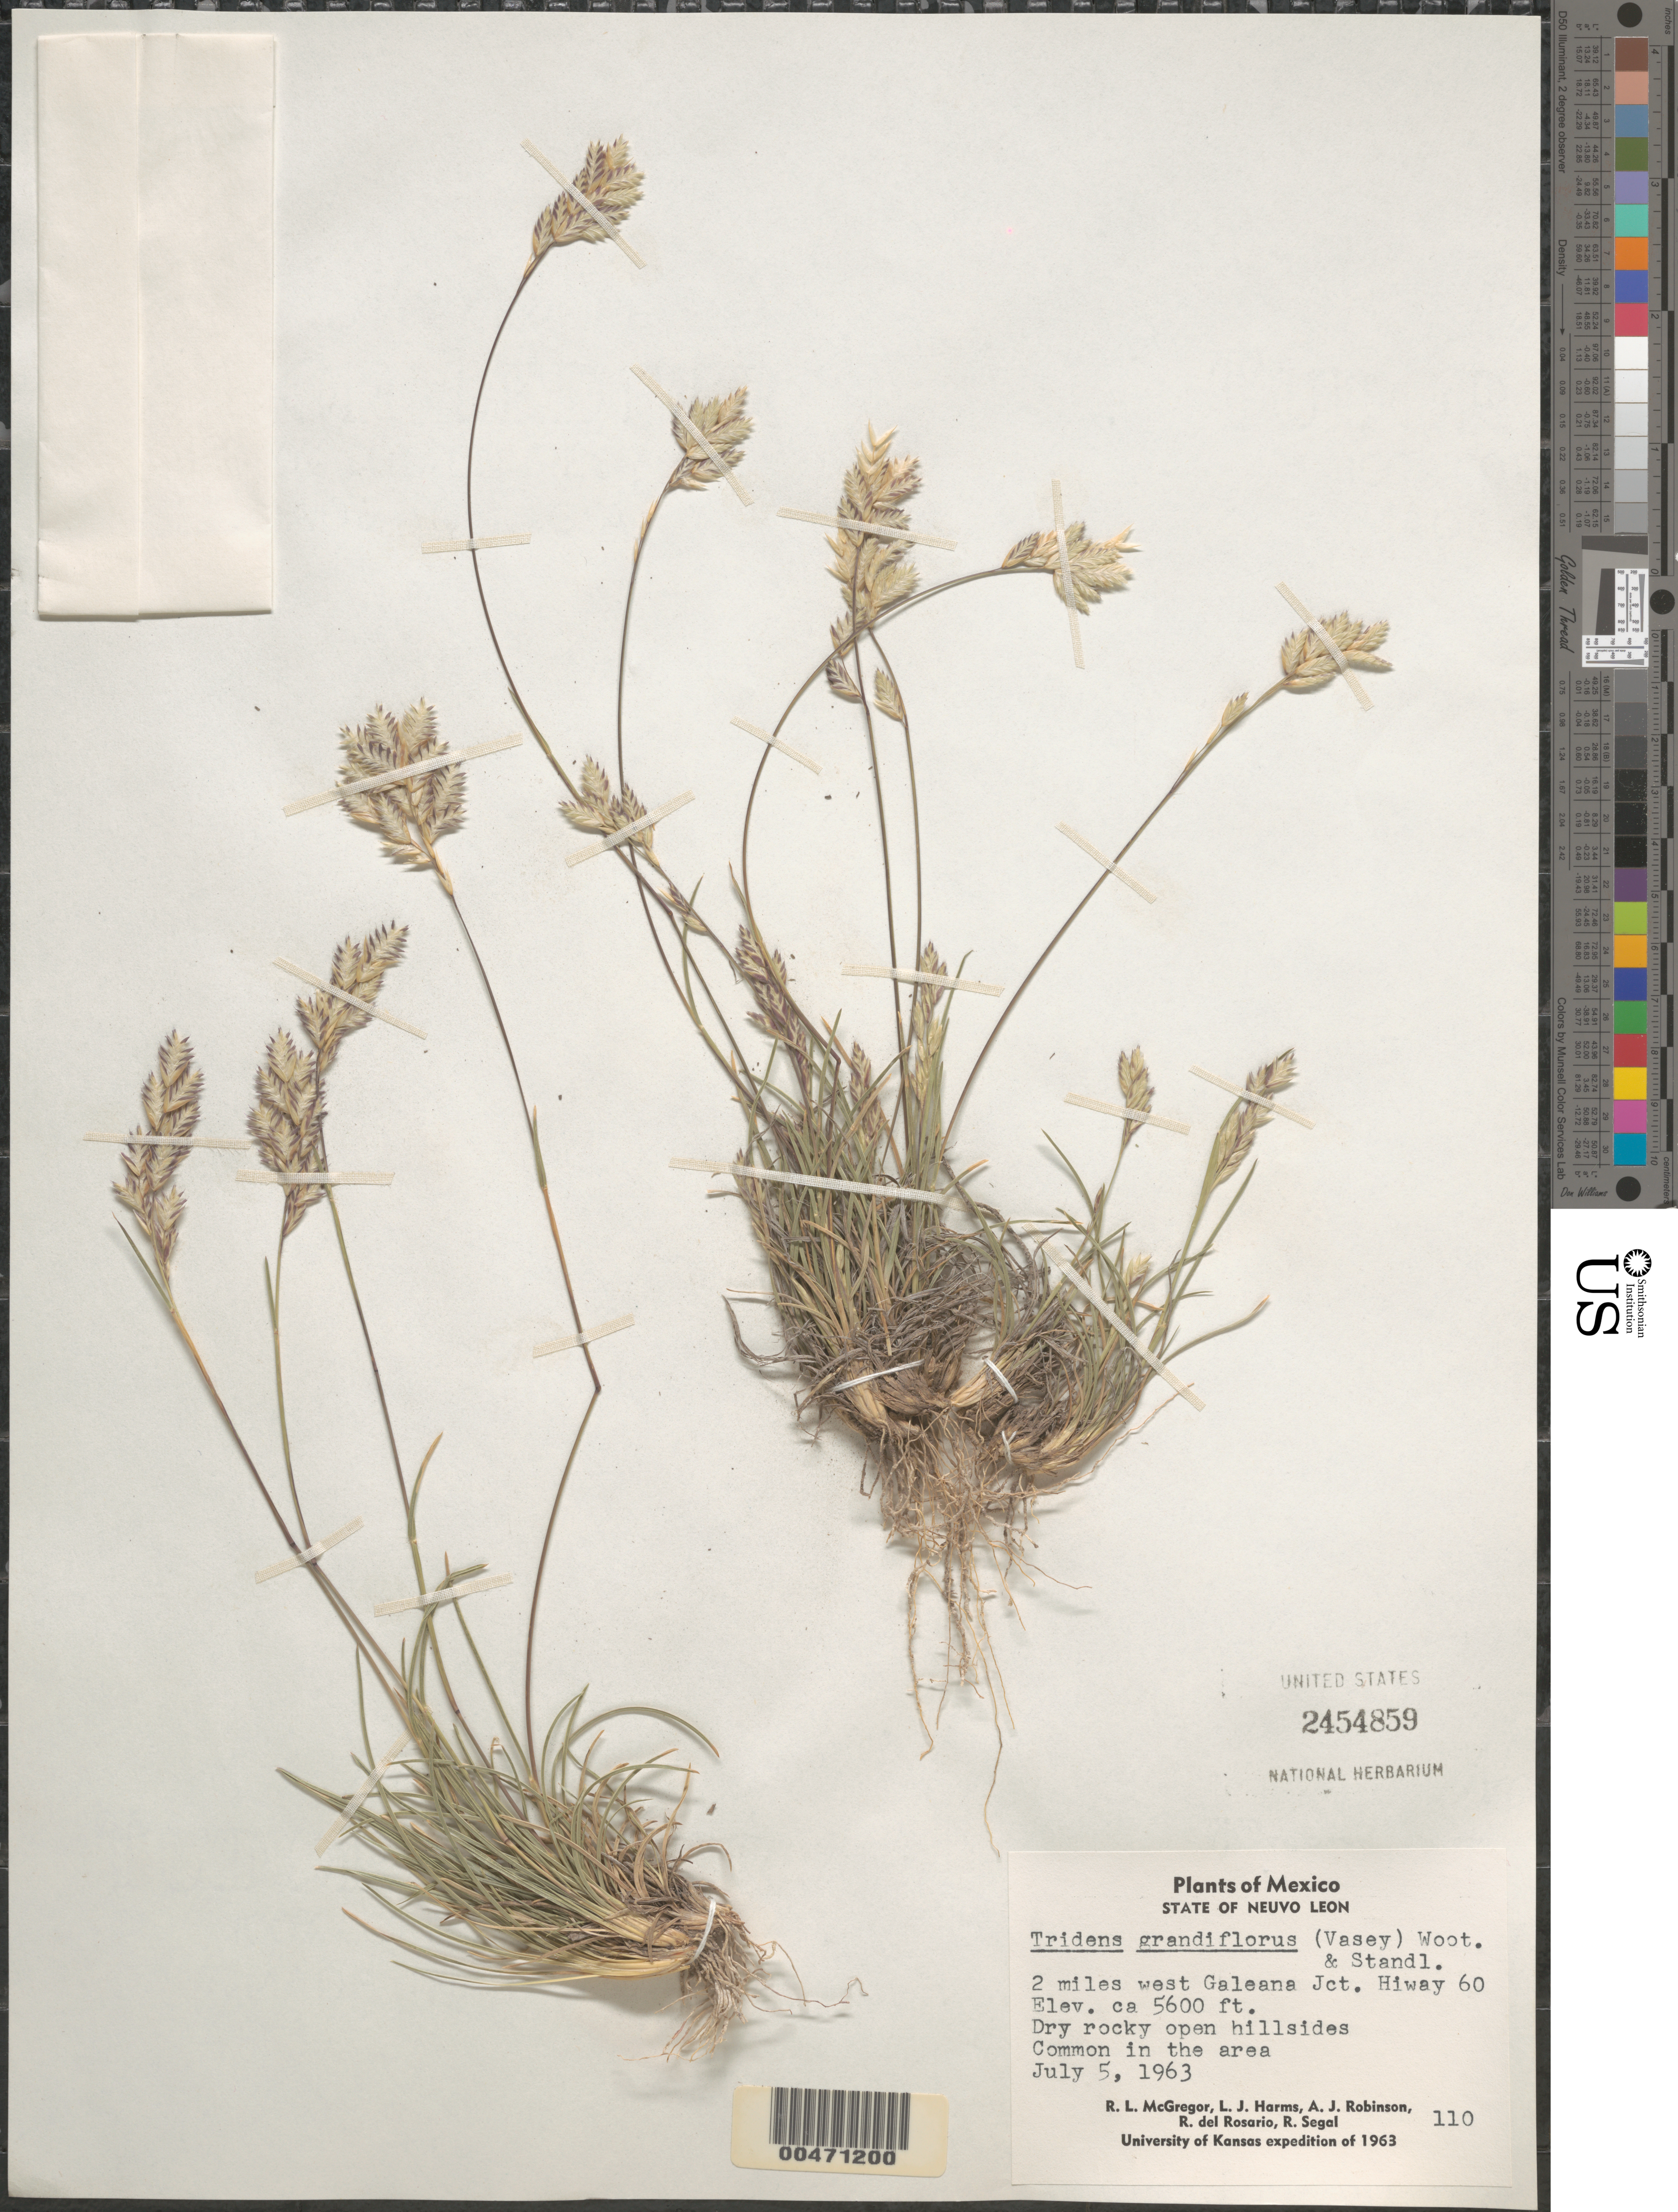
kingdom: Plantae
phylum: Tracheophyta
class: Liliopsida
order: Poales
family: Poaceae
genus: Tridens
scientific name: Tridens grandiflorus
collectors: R. McGregor, L. Harms, A. J. Robinson & R. Segal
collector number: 110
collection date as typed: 5 Jul 1963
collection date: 1963-07-05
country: Mexico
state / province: Nuevo León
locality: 2 mi W Galeana Jct Hwy 60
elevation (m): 1707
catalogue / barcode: US 2454859